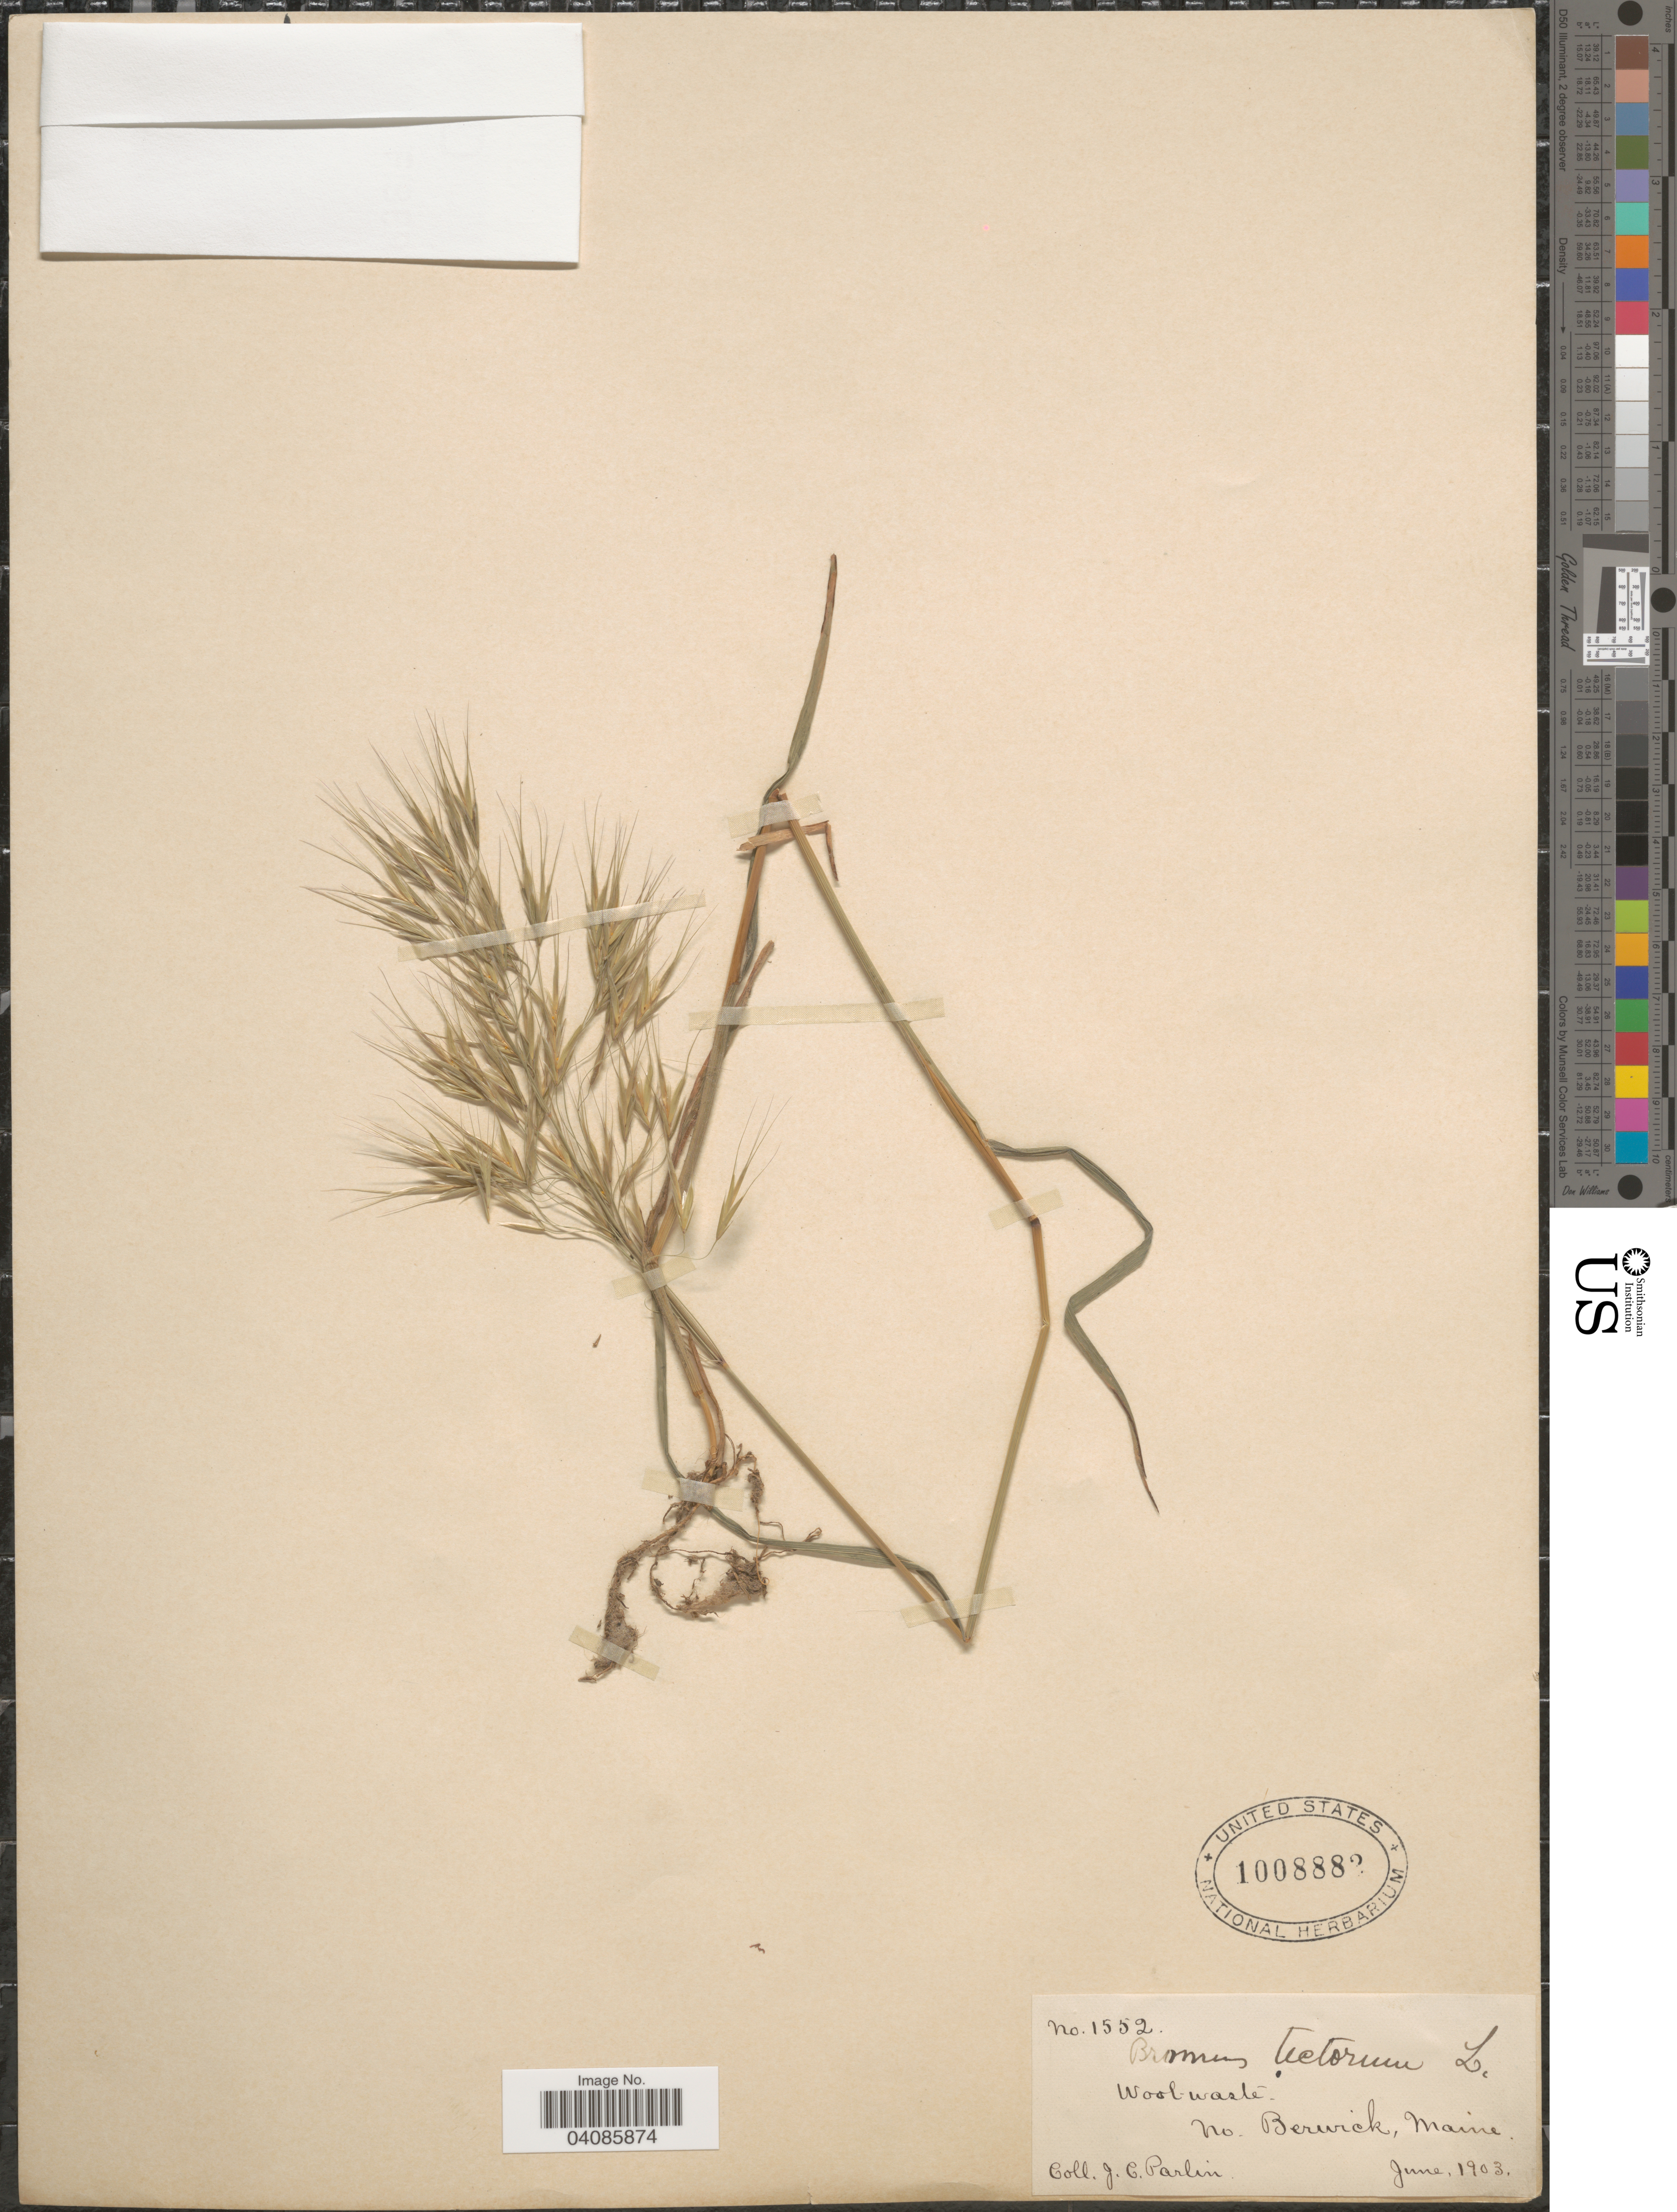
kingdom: Plantae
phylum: Tracheophyta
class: Liliopsida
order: Poales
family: Poaceae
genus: Bromus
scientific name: Bromus tectorum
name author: L.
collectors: J. Parlin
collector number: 1552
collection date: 1903-06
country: United States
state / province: Maine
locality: Wool-waste. No. Berwick.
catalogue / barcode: US 1008882